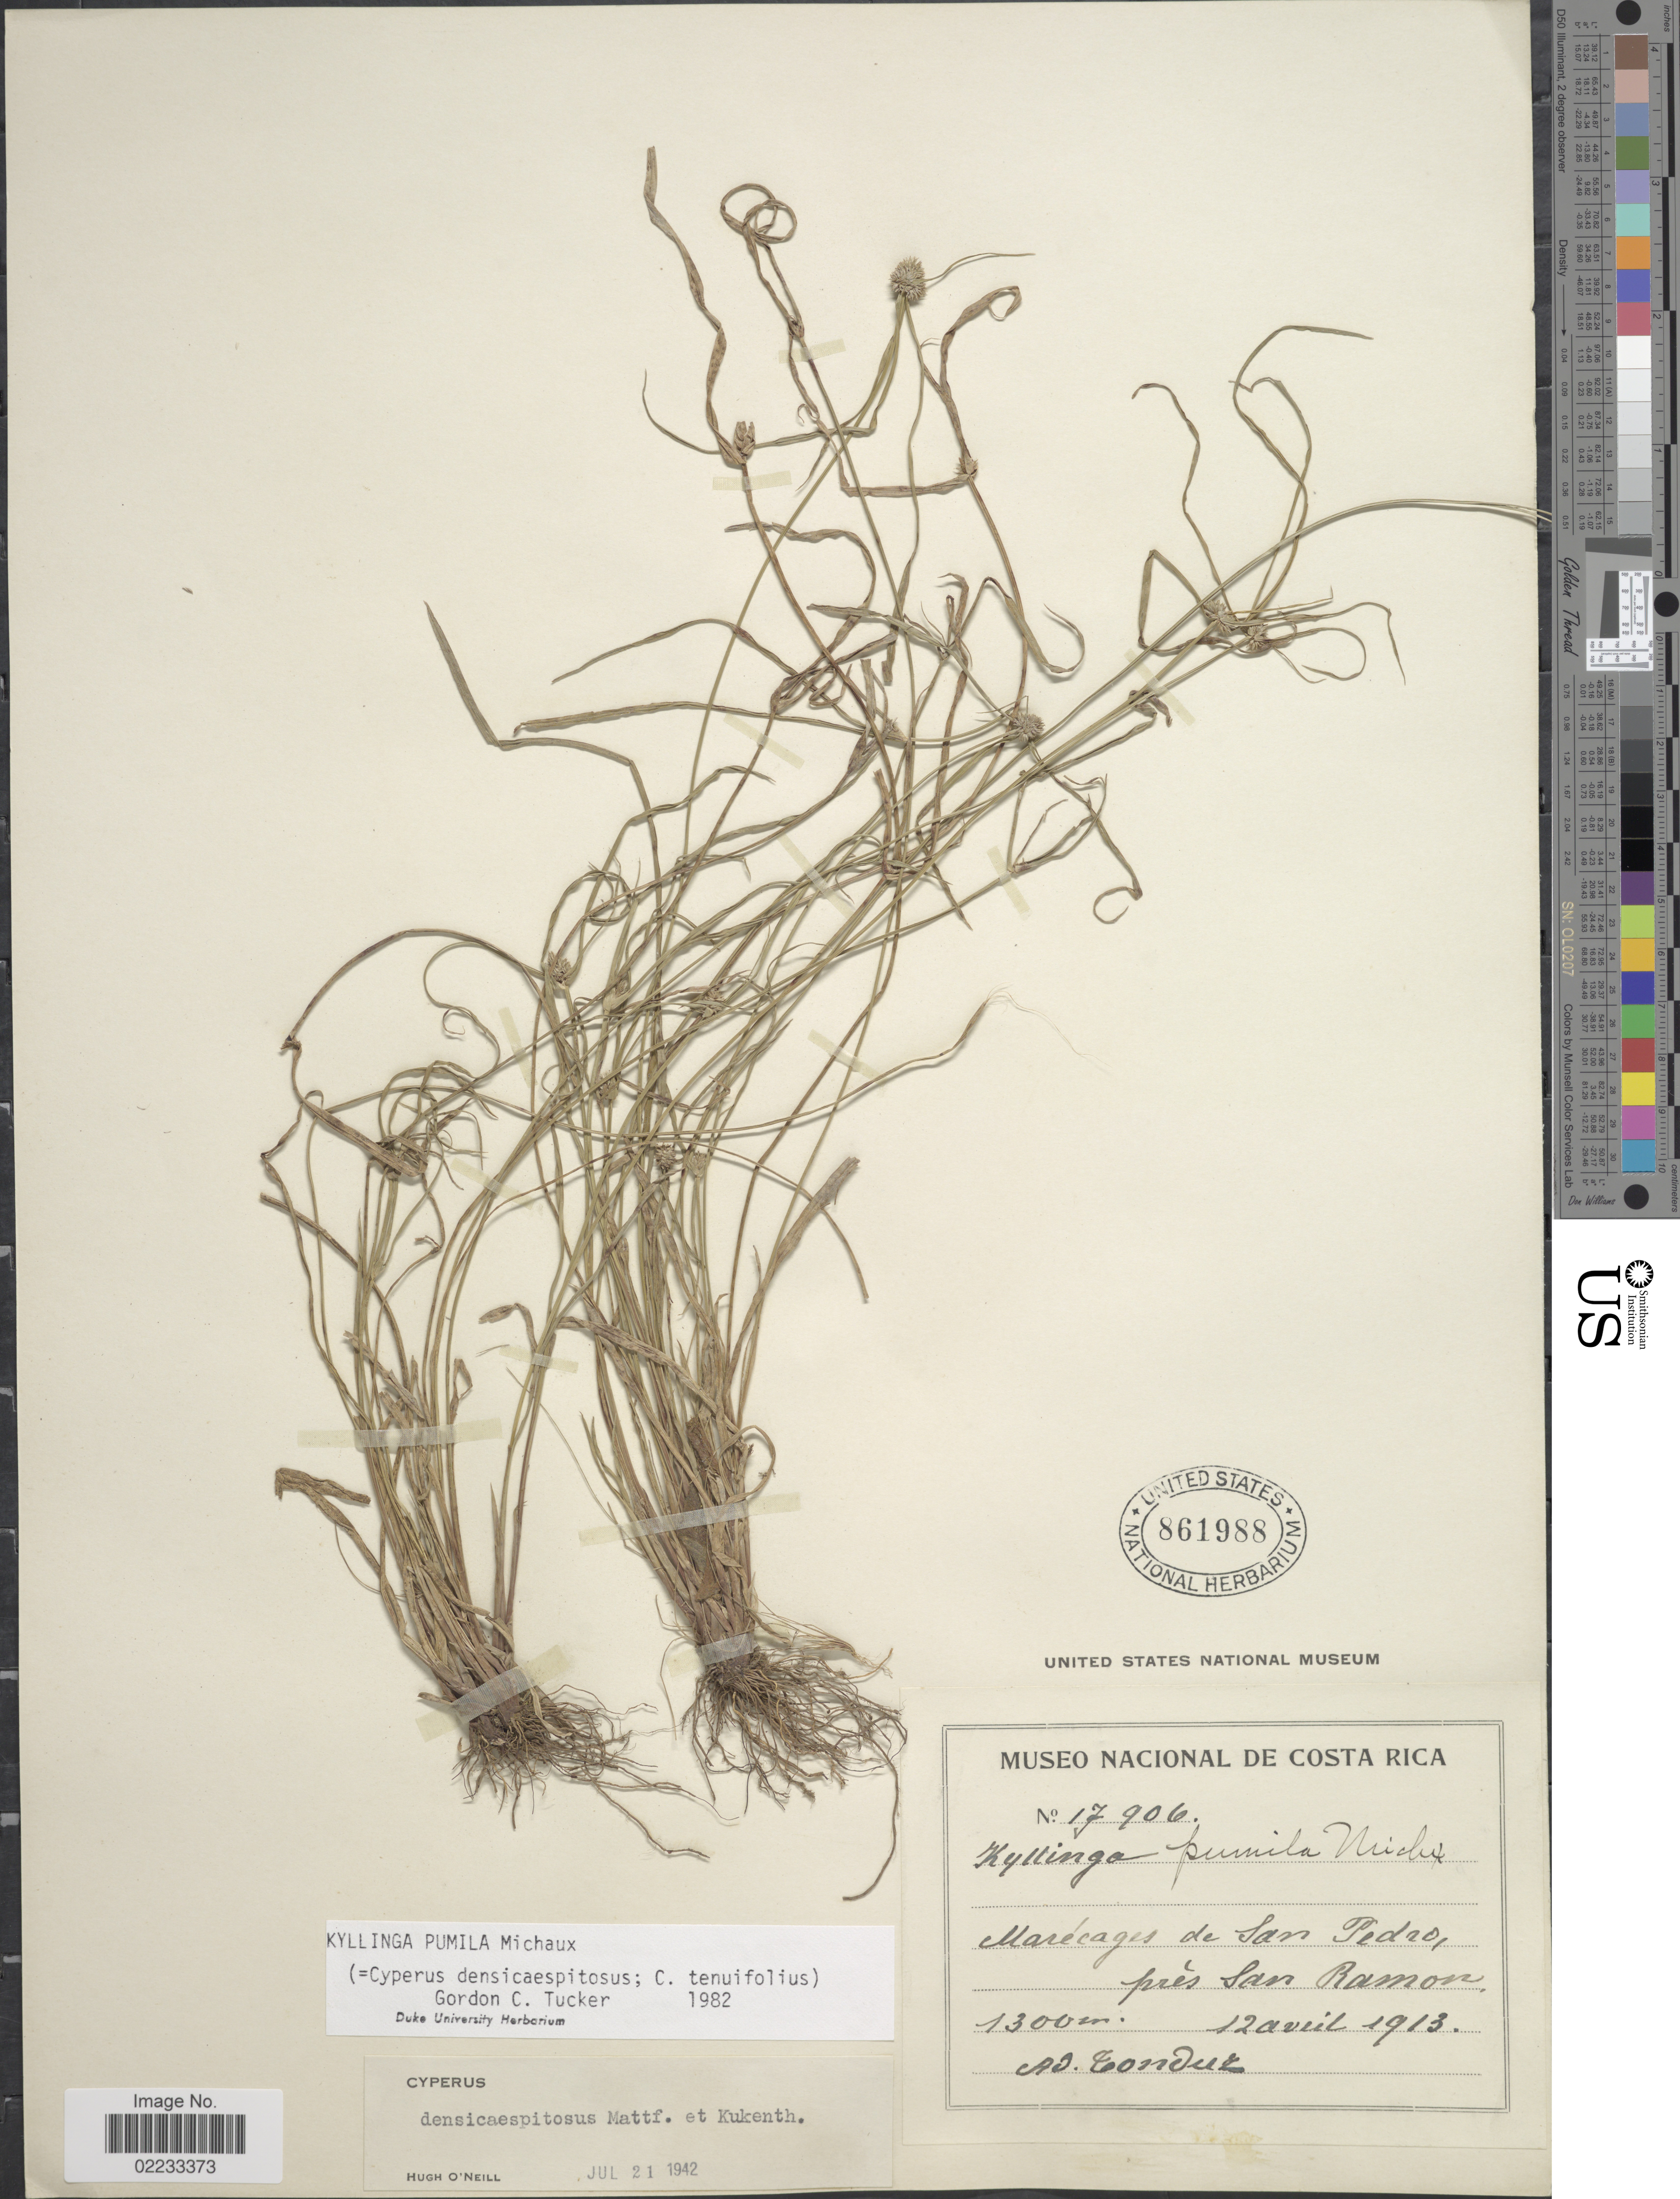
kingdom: Plantae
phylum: Tracheophyta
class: Liliopsida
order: Poales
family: Cyperaceae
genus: Cyperus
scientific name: Cyperus hortensis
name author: (Salzm. ex Steud.) Dorr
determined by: Strong, Mark T., (BOT), Smithsonian Institution - National Museum of Natural History (UNITED STATES)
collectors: A. Tonduz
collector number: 17906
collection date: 1913-04-12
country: Costa Rica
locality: Marecages de San Pedro, pres San Ramon.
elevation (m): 1300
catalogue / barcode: US 861988